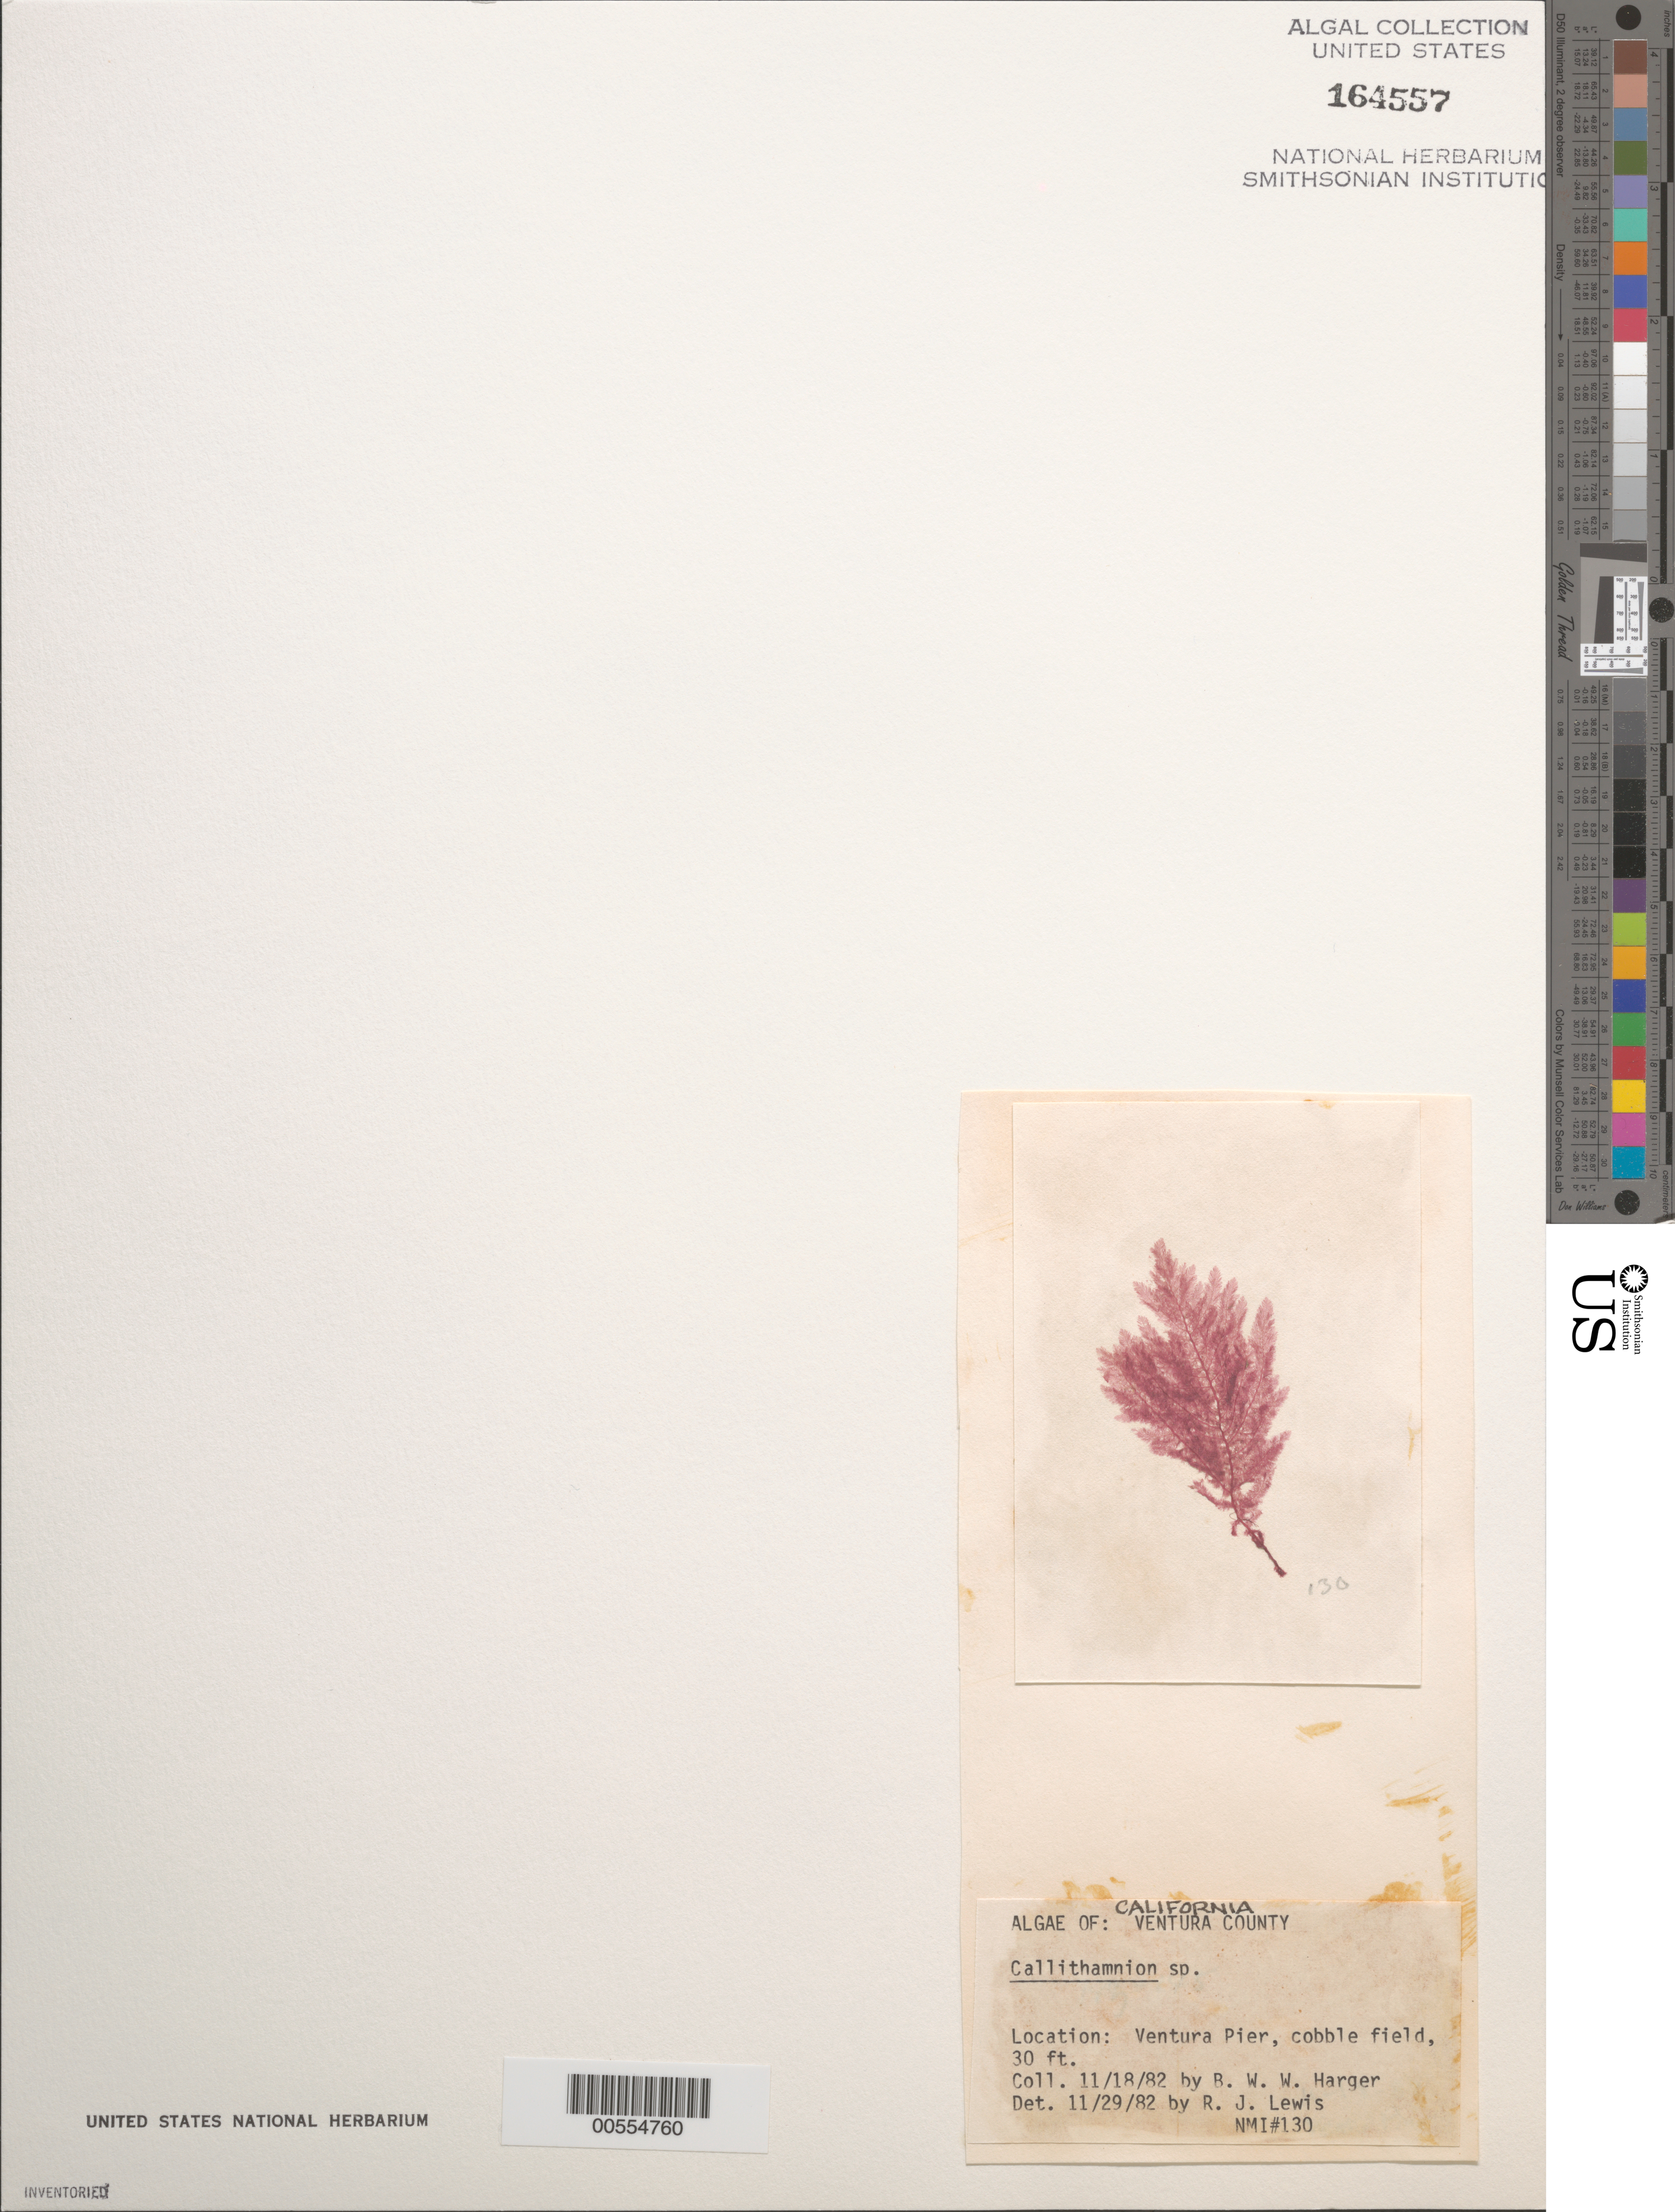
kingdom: Plantae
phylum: Rhodophyta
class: Florideophyceae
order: Ceramiales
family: Callithamniaceae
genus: Callithamnion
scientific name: Callithamnion sp.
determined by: Lewis, R. J.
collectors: B. W. Harger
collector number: NMI 130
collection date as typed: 18 Nov 1982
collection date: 1982-11-18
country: United States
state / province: California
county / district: Ventura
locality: Ventura Pier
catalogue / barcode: US 164557